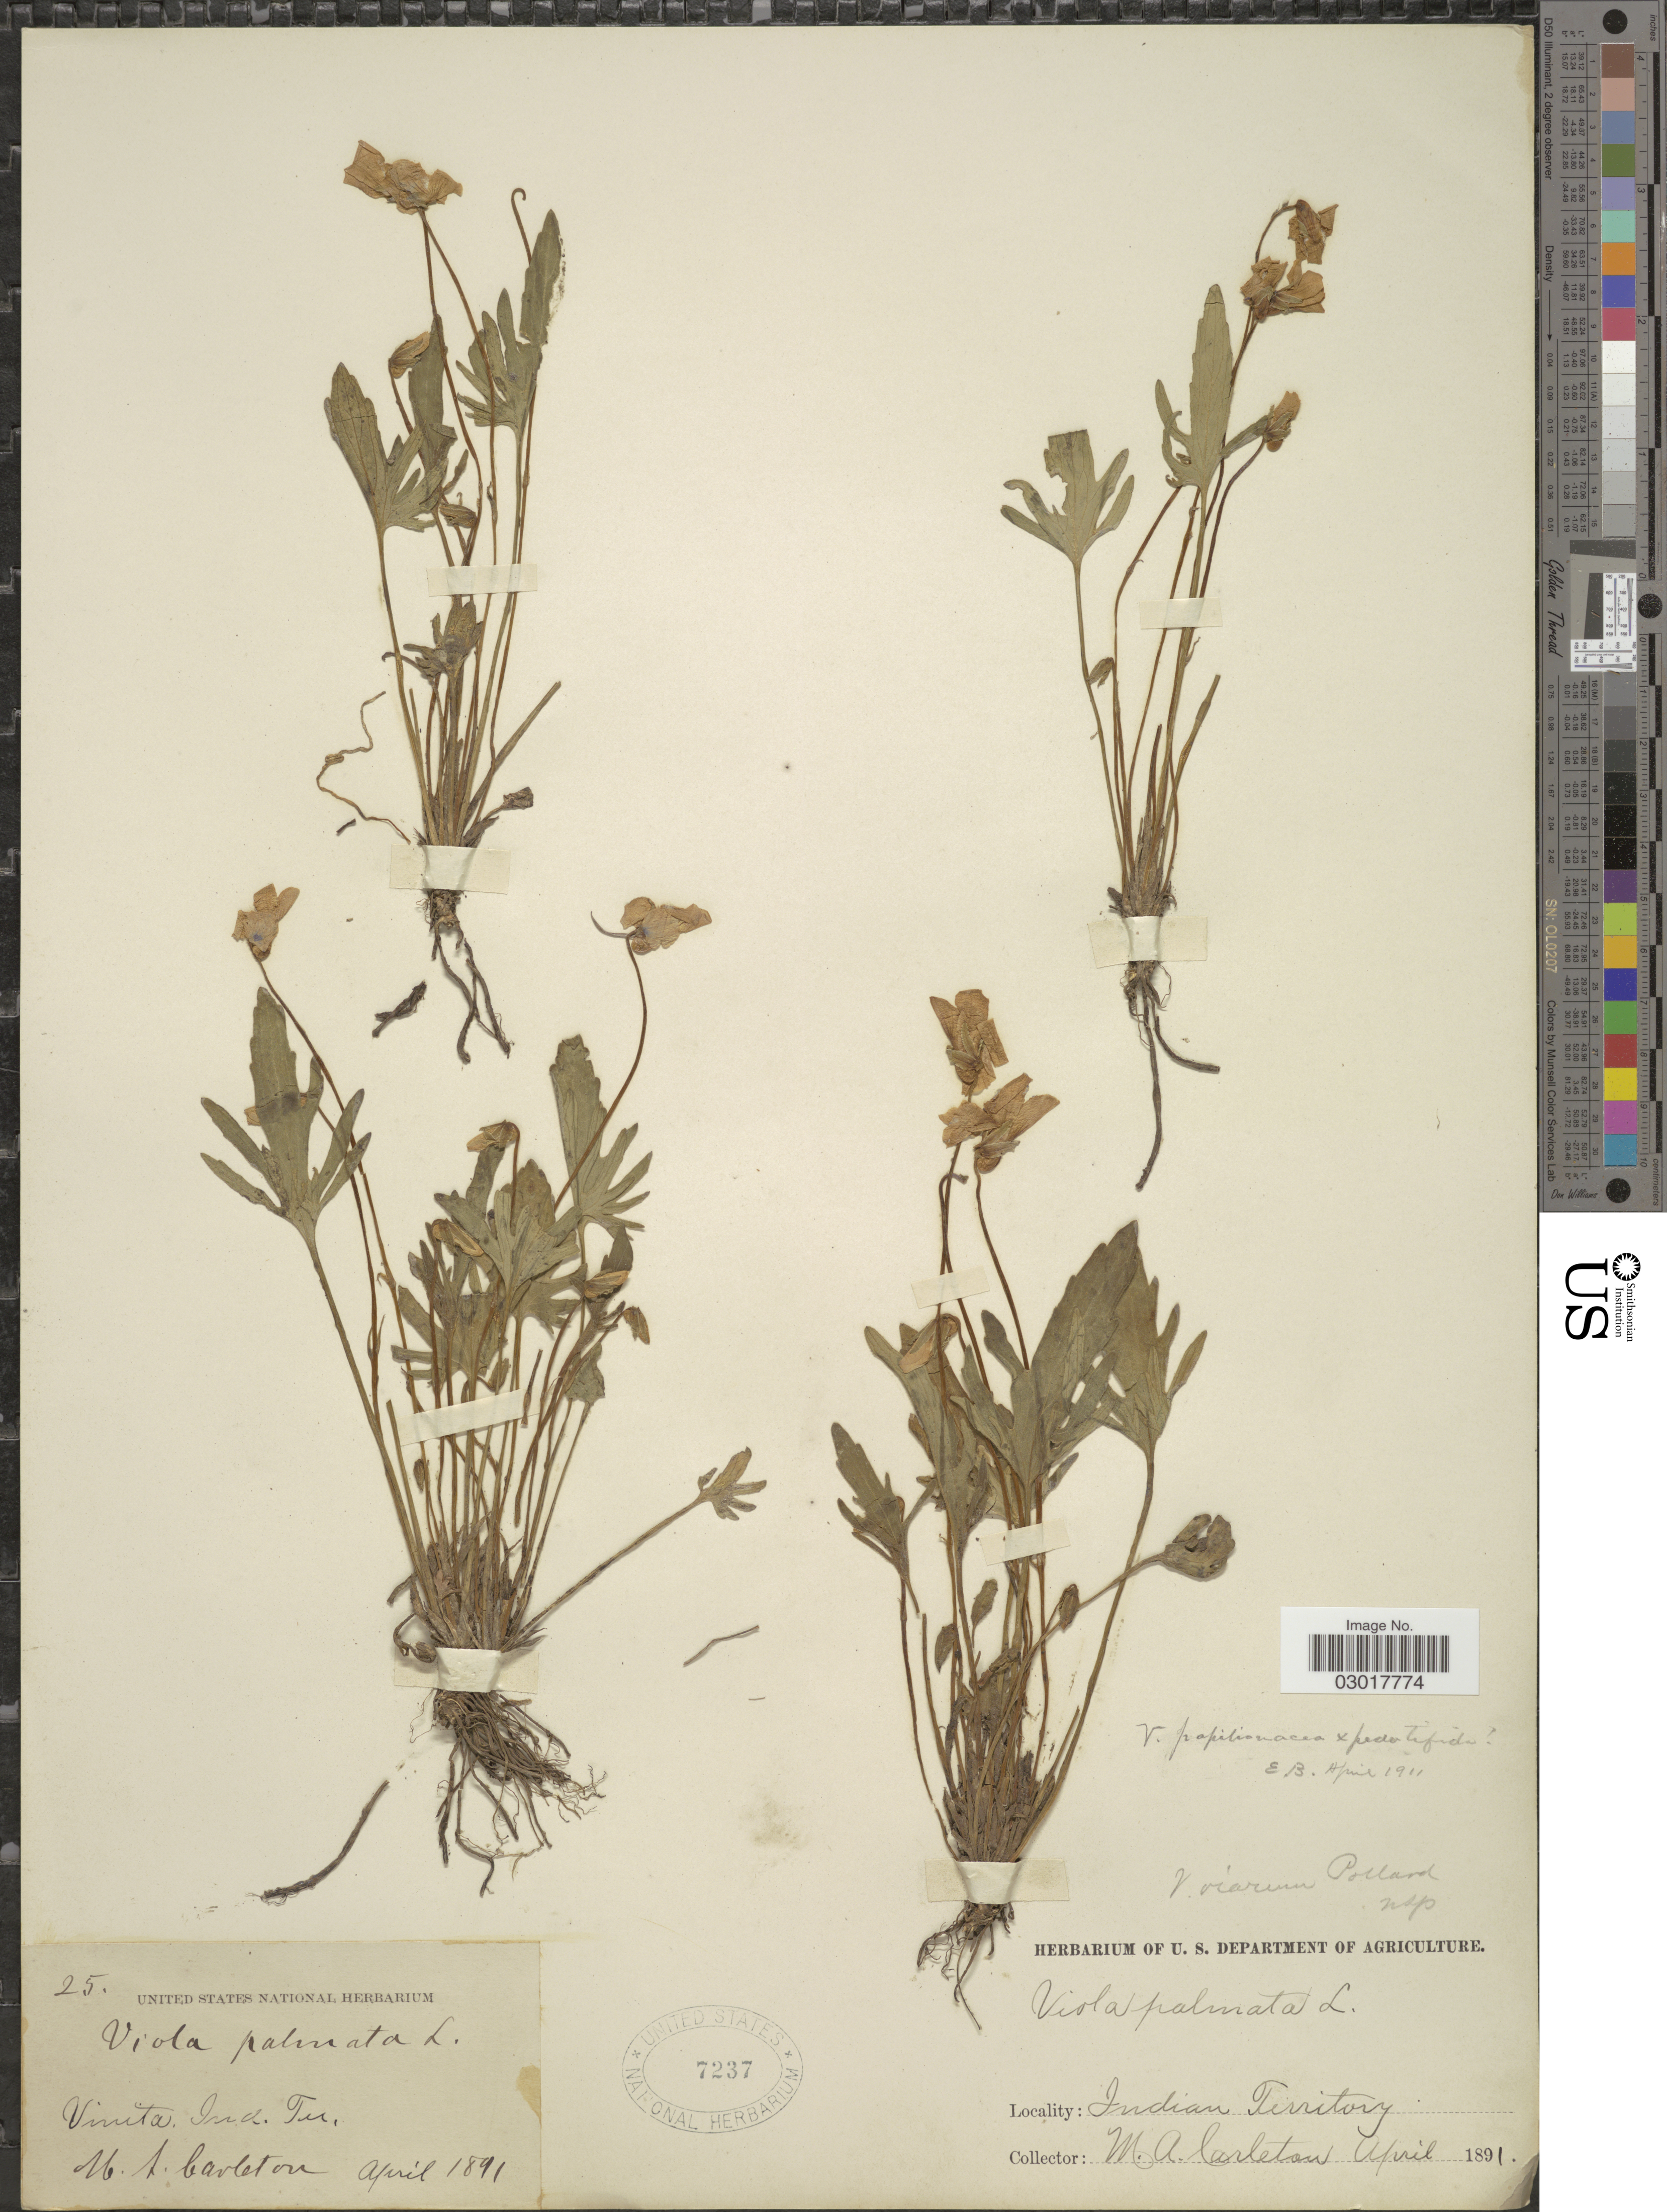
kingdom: Plantae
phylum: Tracheophyta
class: Magnoliopsida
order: Malpighiales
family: Violaceae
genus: Viola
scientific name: Viola viarum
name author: Pollard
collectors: M. A. Carleton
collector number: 25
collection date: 1891-04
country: United States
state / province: Oklahoma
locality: Vinita. Indian Territory.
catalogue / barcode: US 7237